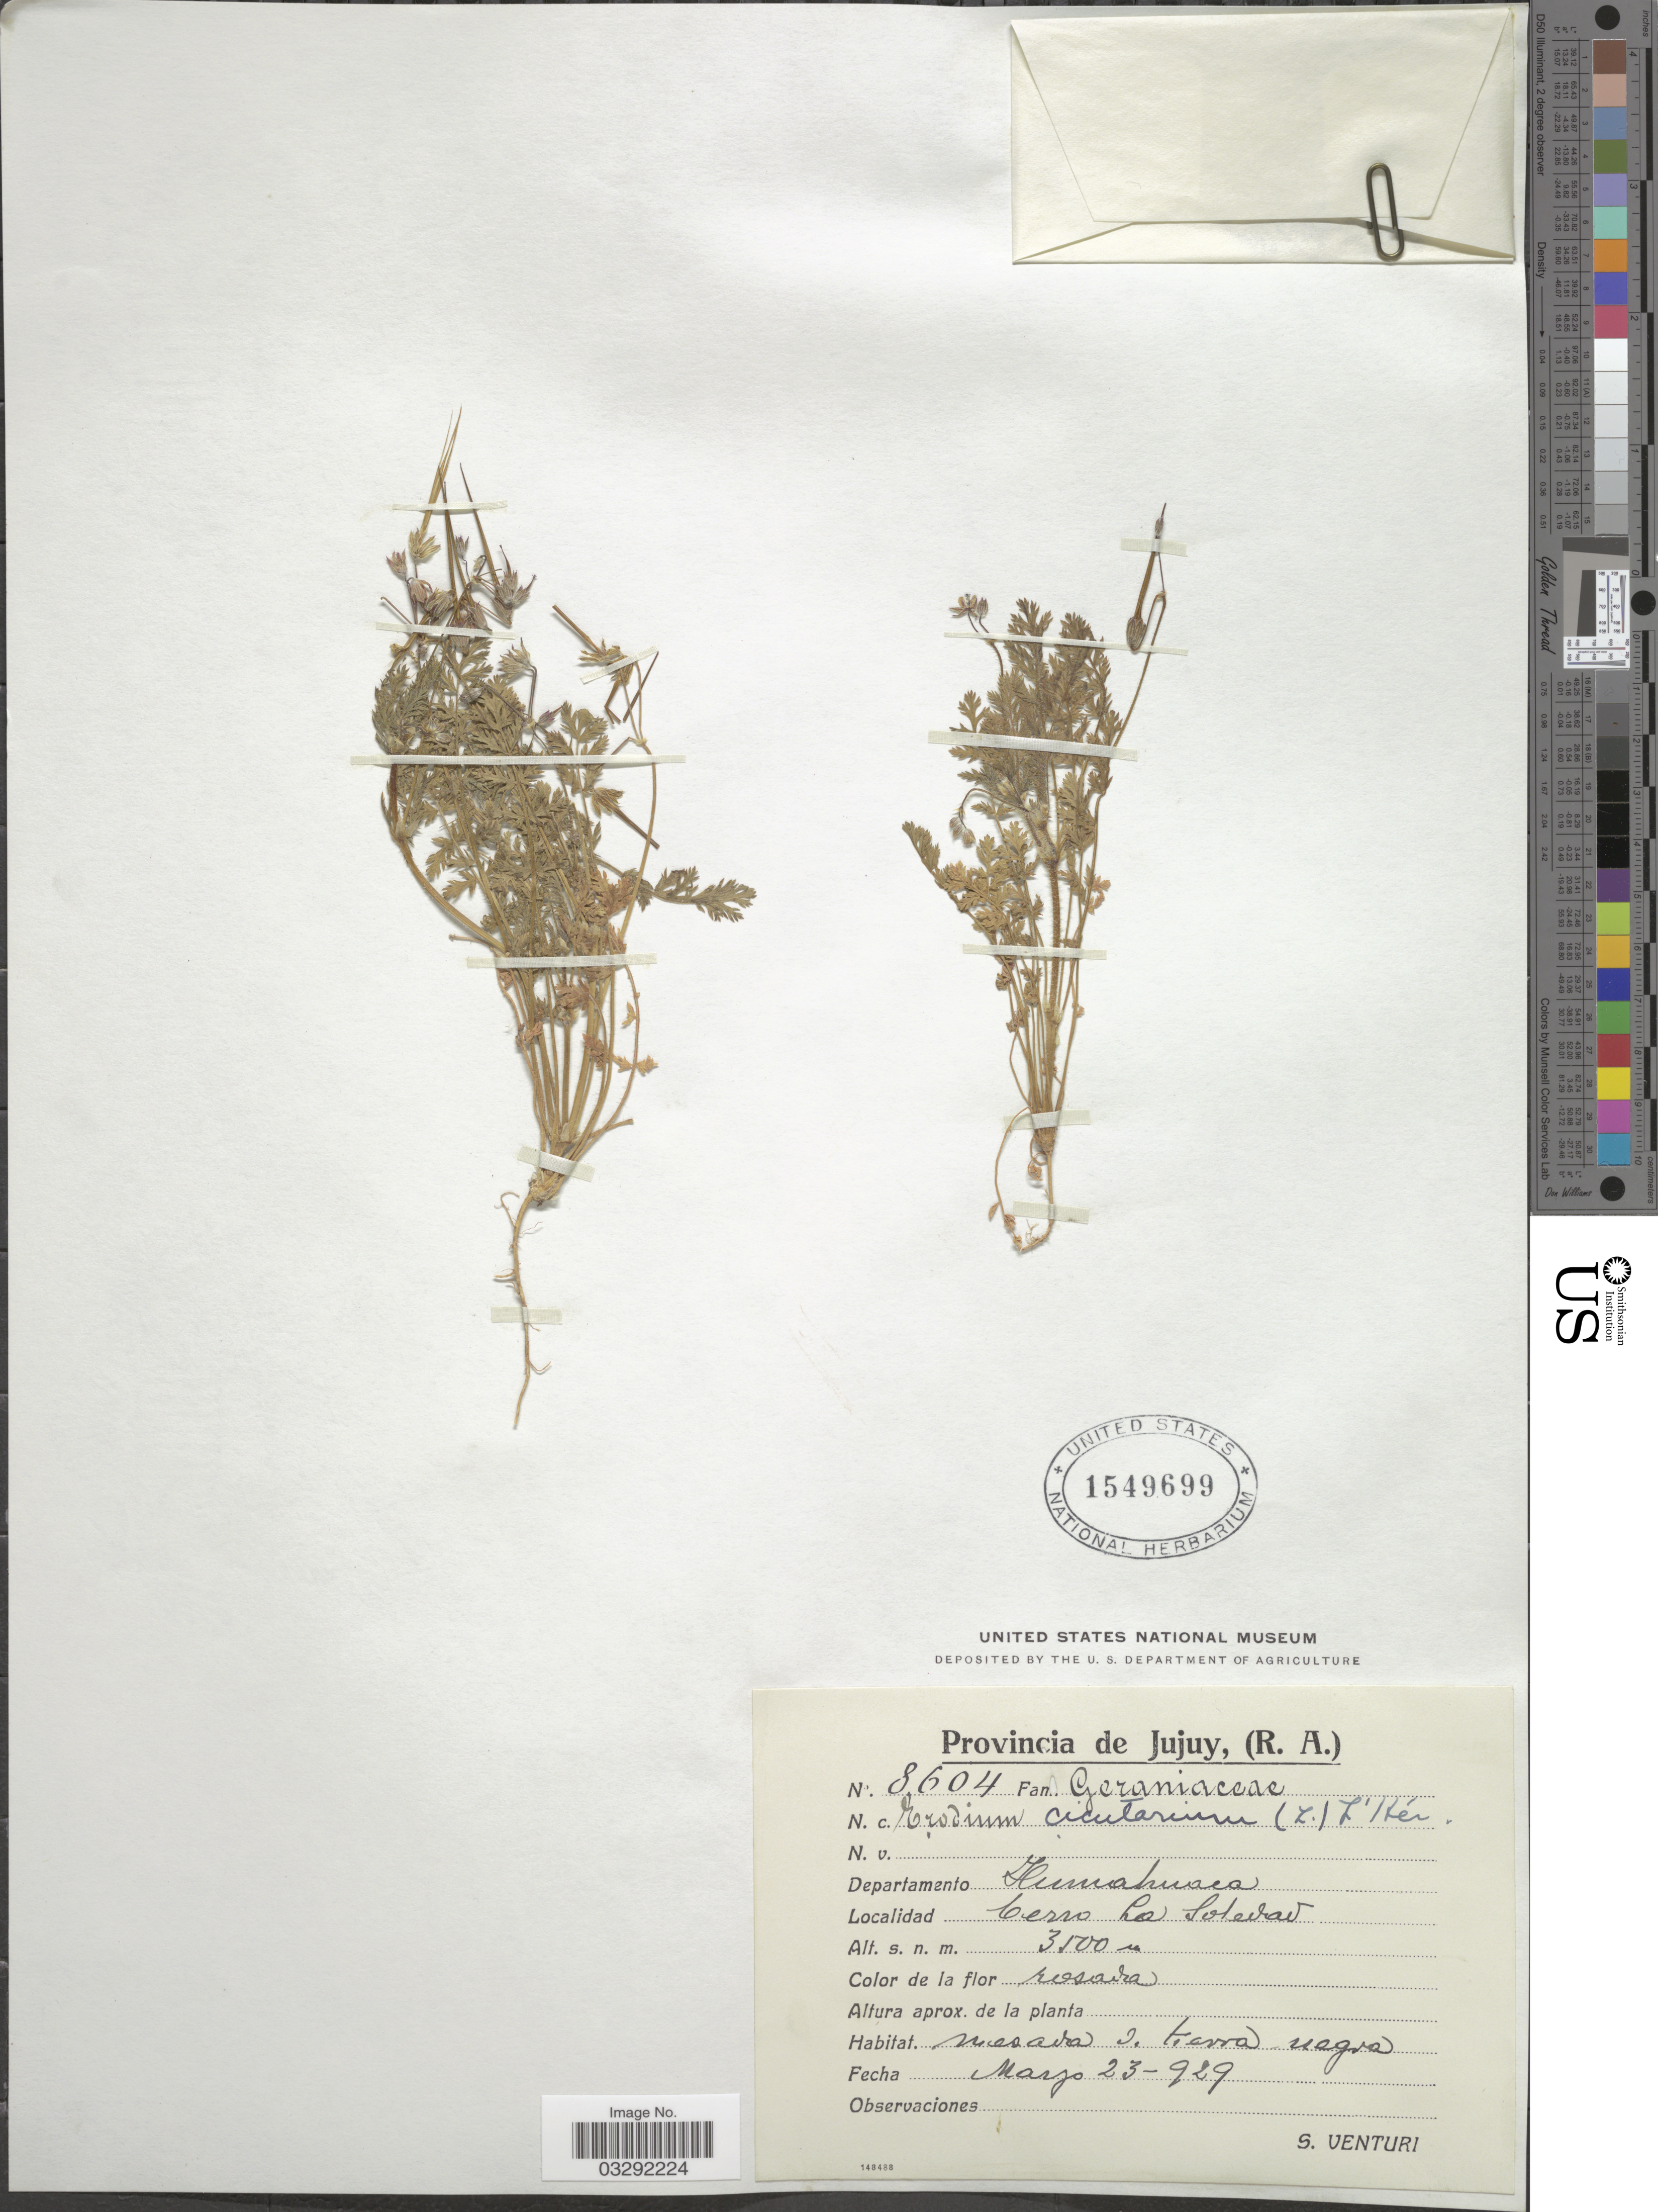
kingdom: Plantae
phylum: Tracheophyta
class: Magnoliopsida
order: Geraniales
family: Geraniaceae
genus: Erodium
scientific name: Erodium cicutarium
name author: (L.) L'Hér.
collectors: S. Venturi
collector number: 8604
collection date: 1929-03-23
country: Argentina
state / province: Jujuy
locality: Departamento Humahuaca. Cerro La Soledad.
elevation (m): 3500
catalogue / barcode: US 1549699